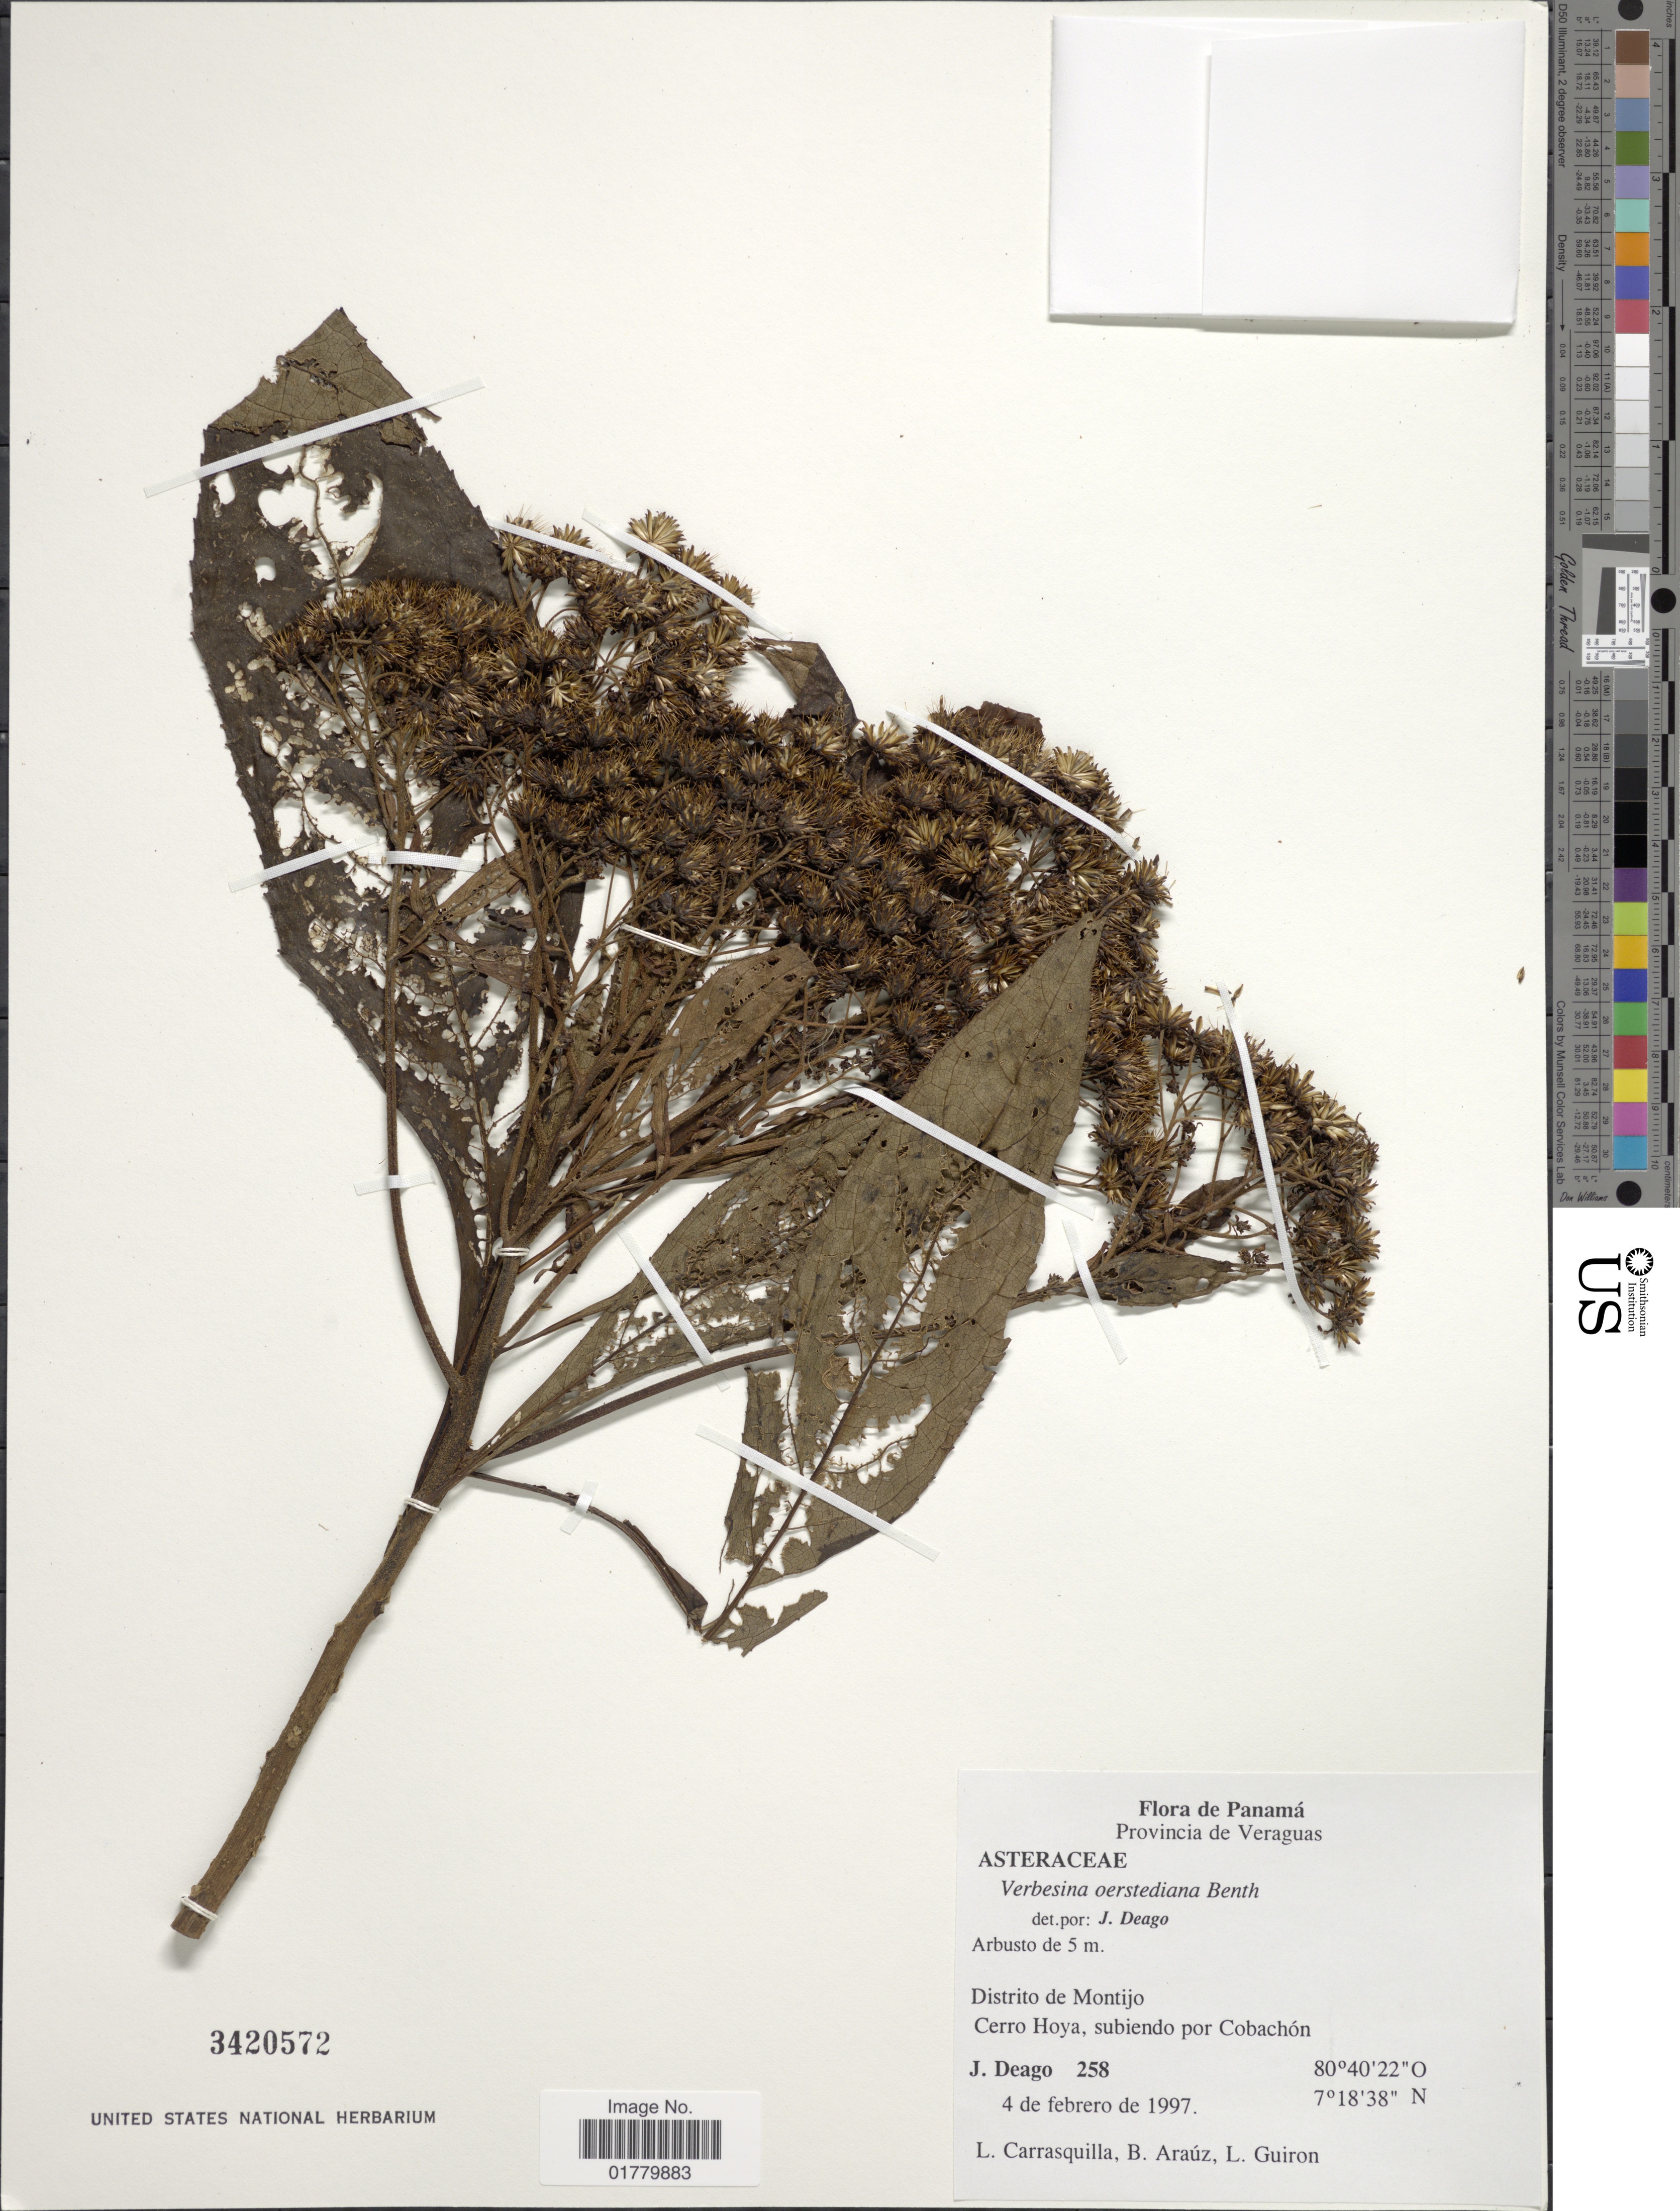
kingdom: Plantae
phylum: Tracheophyta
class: Magnoliopsida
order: Asterales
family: Asteraceae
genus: Verbesina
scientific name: Verbesina oerstediana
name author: Benth. in Oerst.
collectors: J. Deago, L. Carrasquilla, B. Araúz & L. Guiron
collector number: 258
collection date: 1997-02-04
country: Panama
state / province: Veraguas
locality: Distrito de Montijo, Cerro Hoya, subiendo por Cobachón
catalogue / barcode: US 3420572